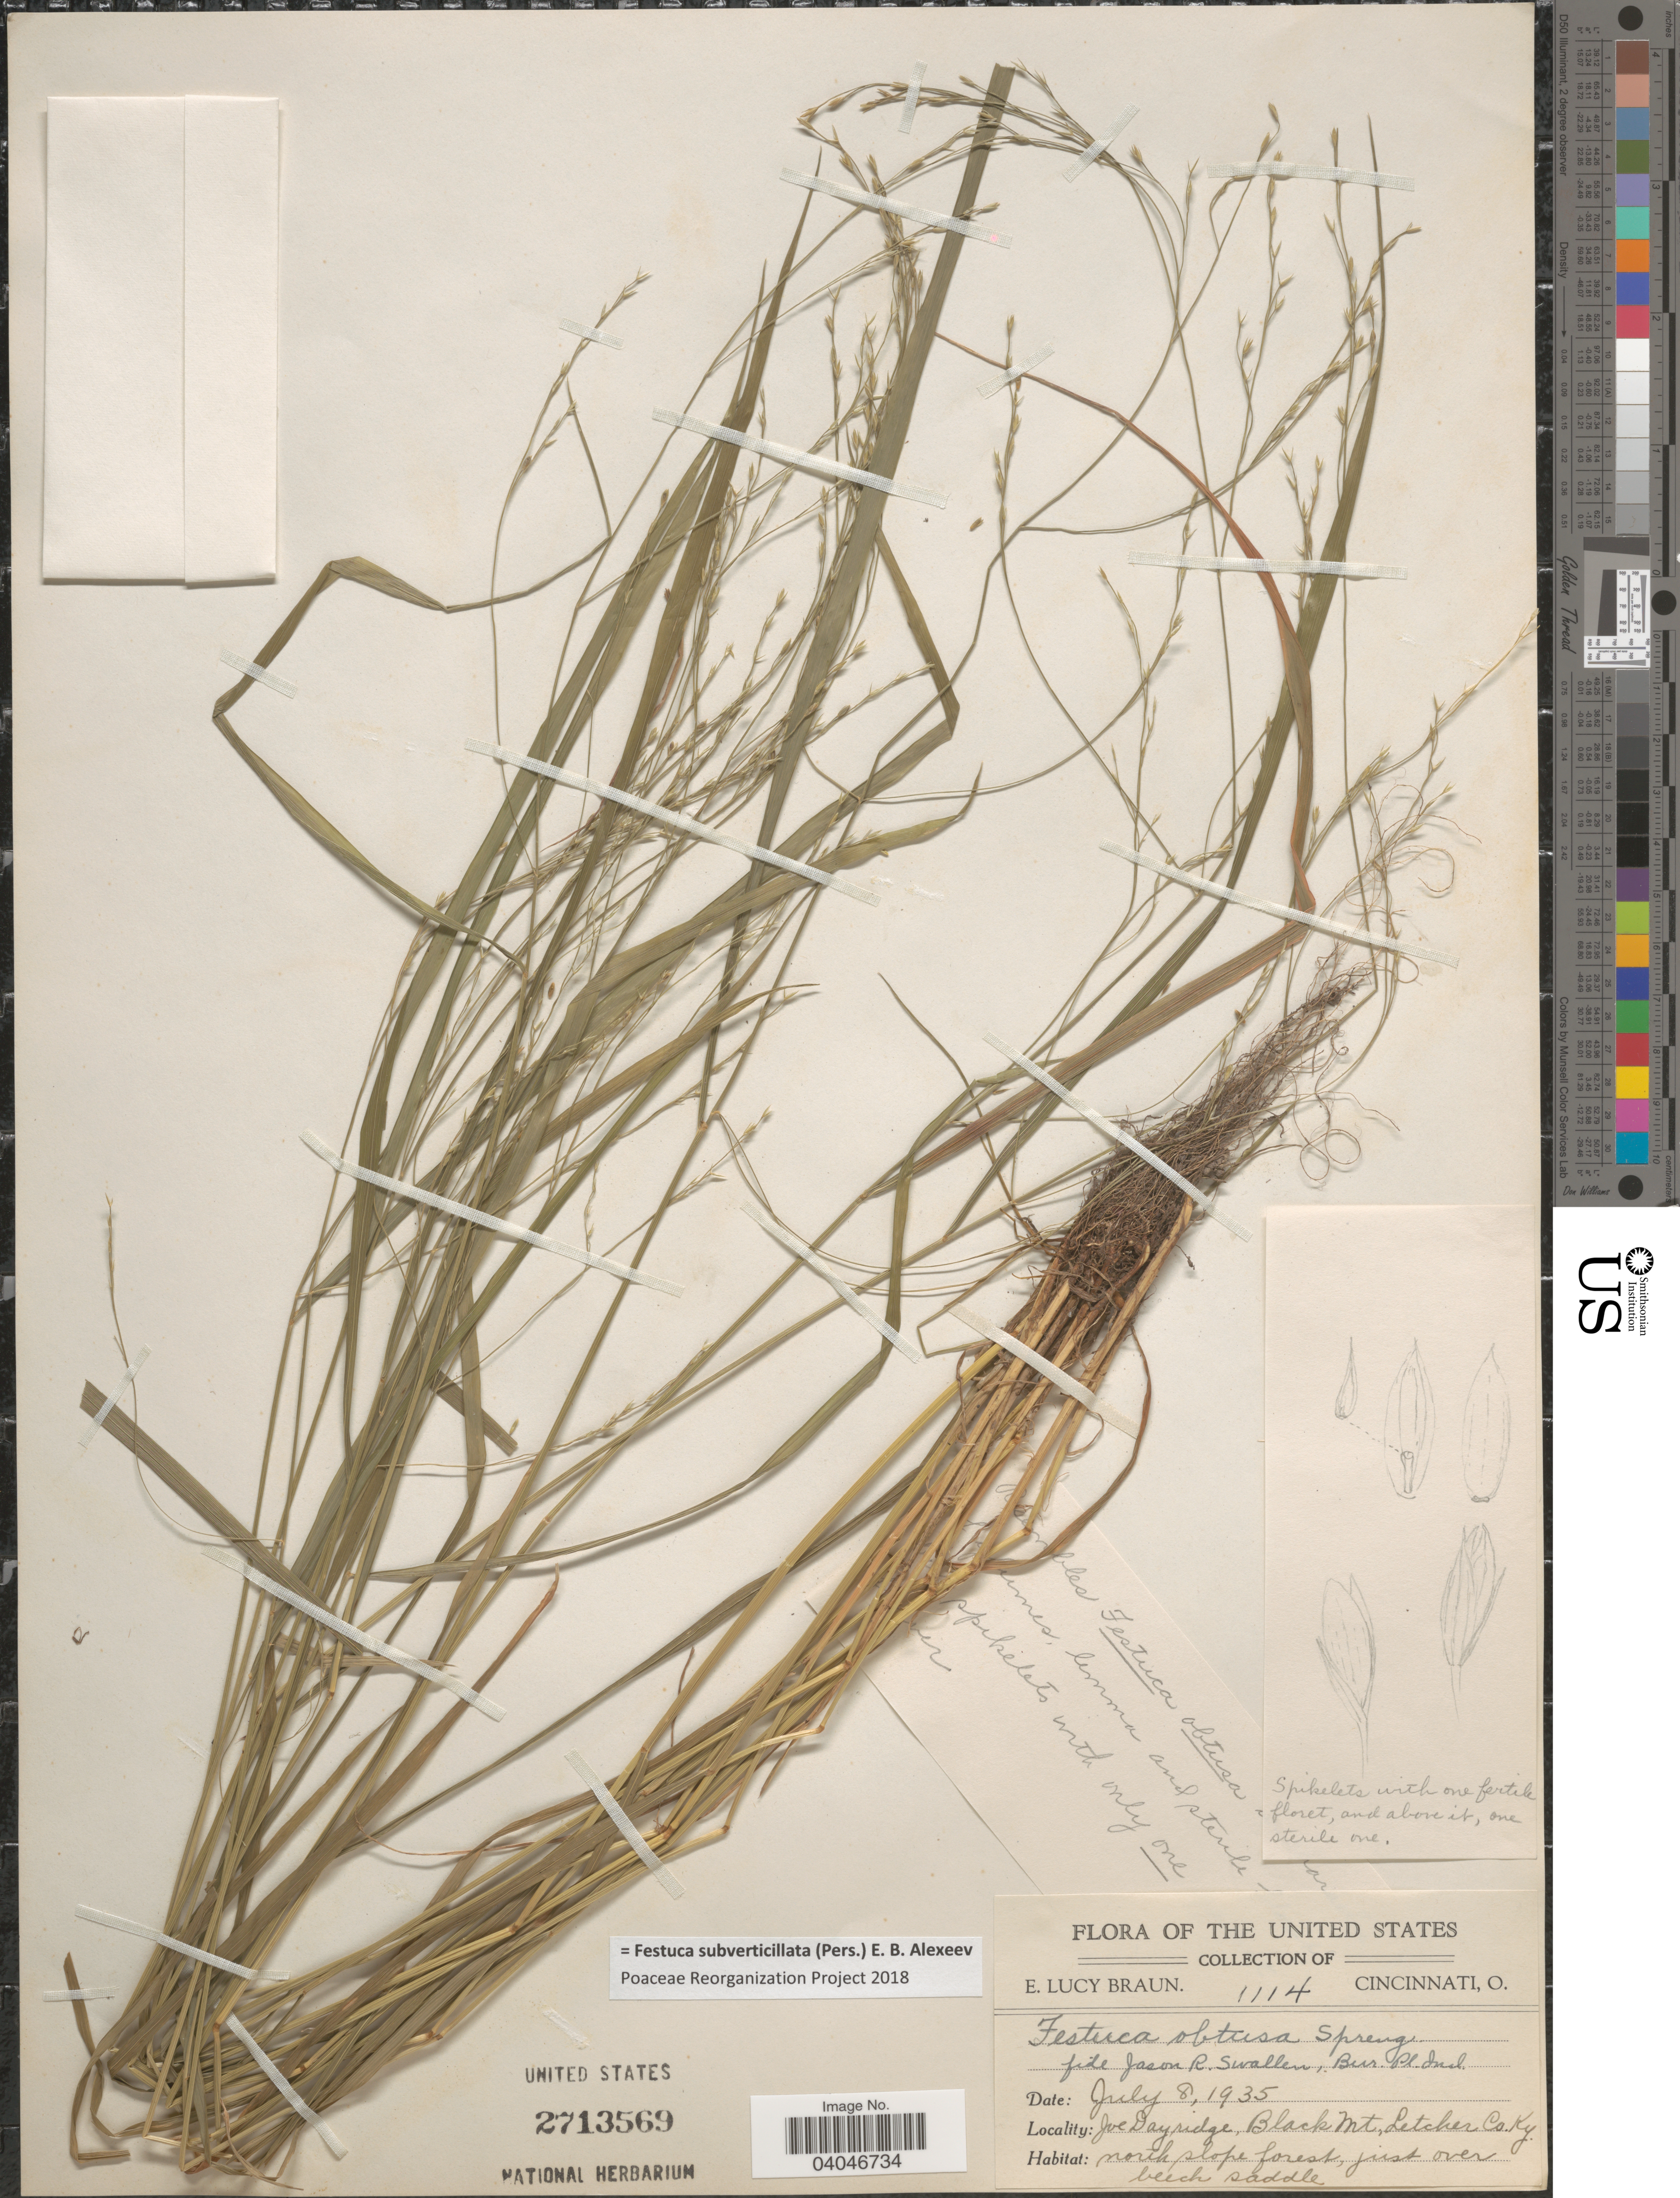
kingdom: Plantae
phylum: Tracheophyta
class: Liliopsida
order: Poales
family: Poaceae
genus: Festuca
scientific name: Festuca subverticillata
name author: (Pers.) E.B. Alexeev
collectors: E. L. Braun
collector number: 1114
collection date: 1935-07-08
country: United States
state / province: Kentucky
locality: Joe Dayridge, Black Mt, Letcher Co.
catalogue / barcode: US 2713569